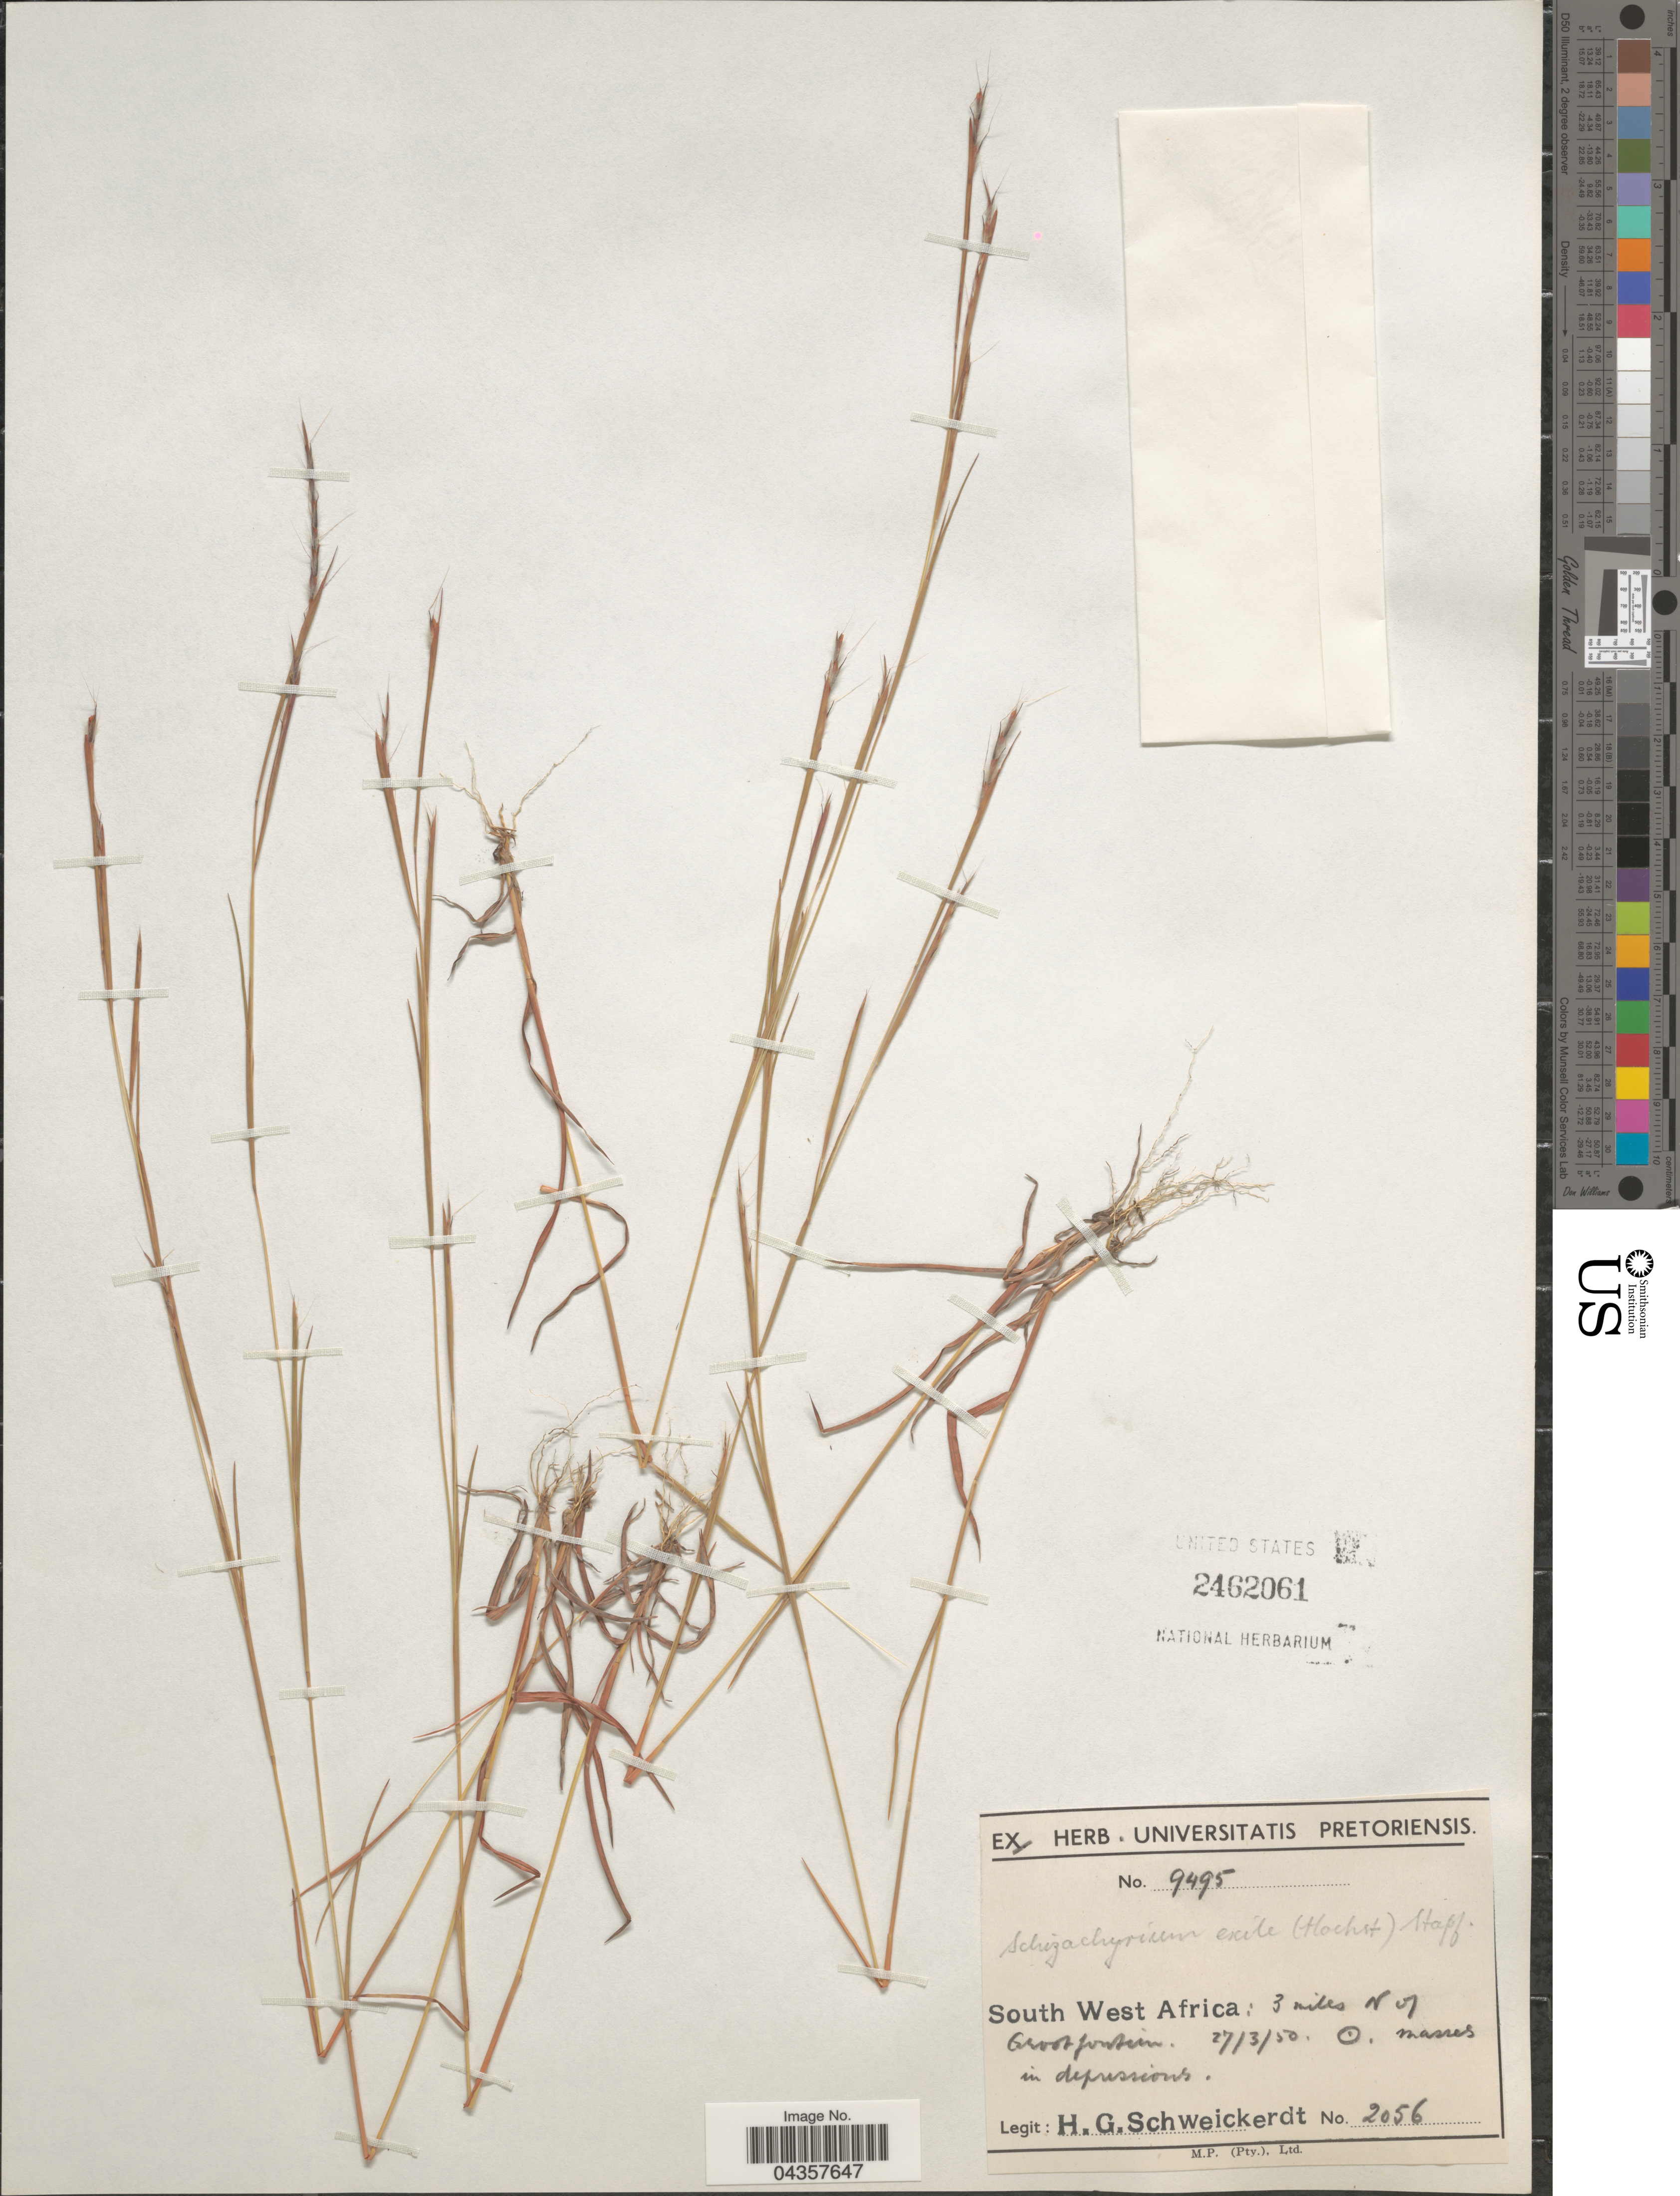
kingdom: Plantae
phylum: Tracheophyta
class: Liliopsida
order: Poales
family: Poaceae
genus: Schizachyrium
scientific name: Schizachyrium exile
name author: (Hochst.) Pilg.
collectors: H. Schweickerdt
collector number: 2056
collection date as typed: Transcribed d/m/y: 27/3/50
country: Namibia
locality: South West Africa: 3 miles N of Grootfontein.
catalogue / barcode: US 2462061